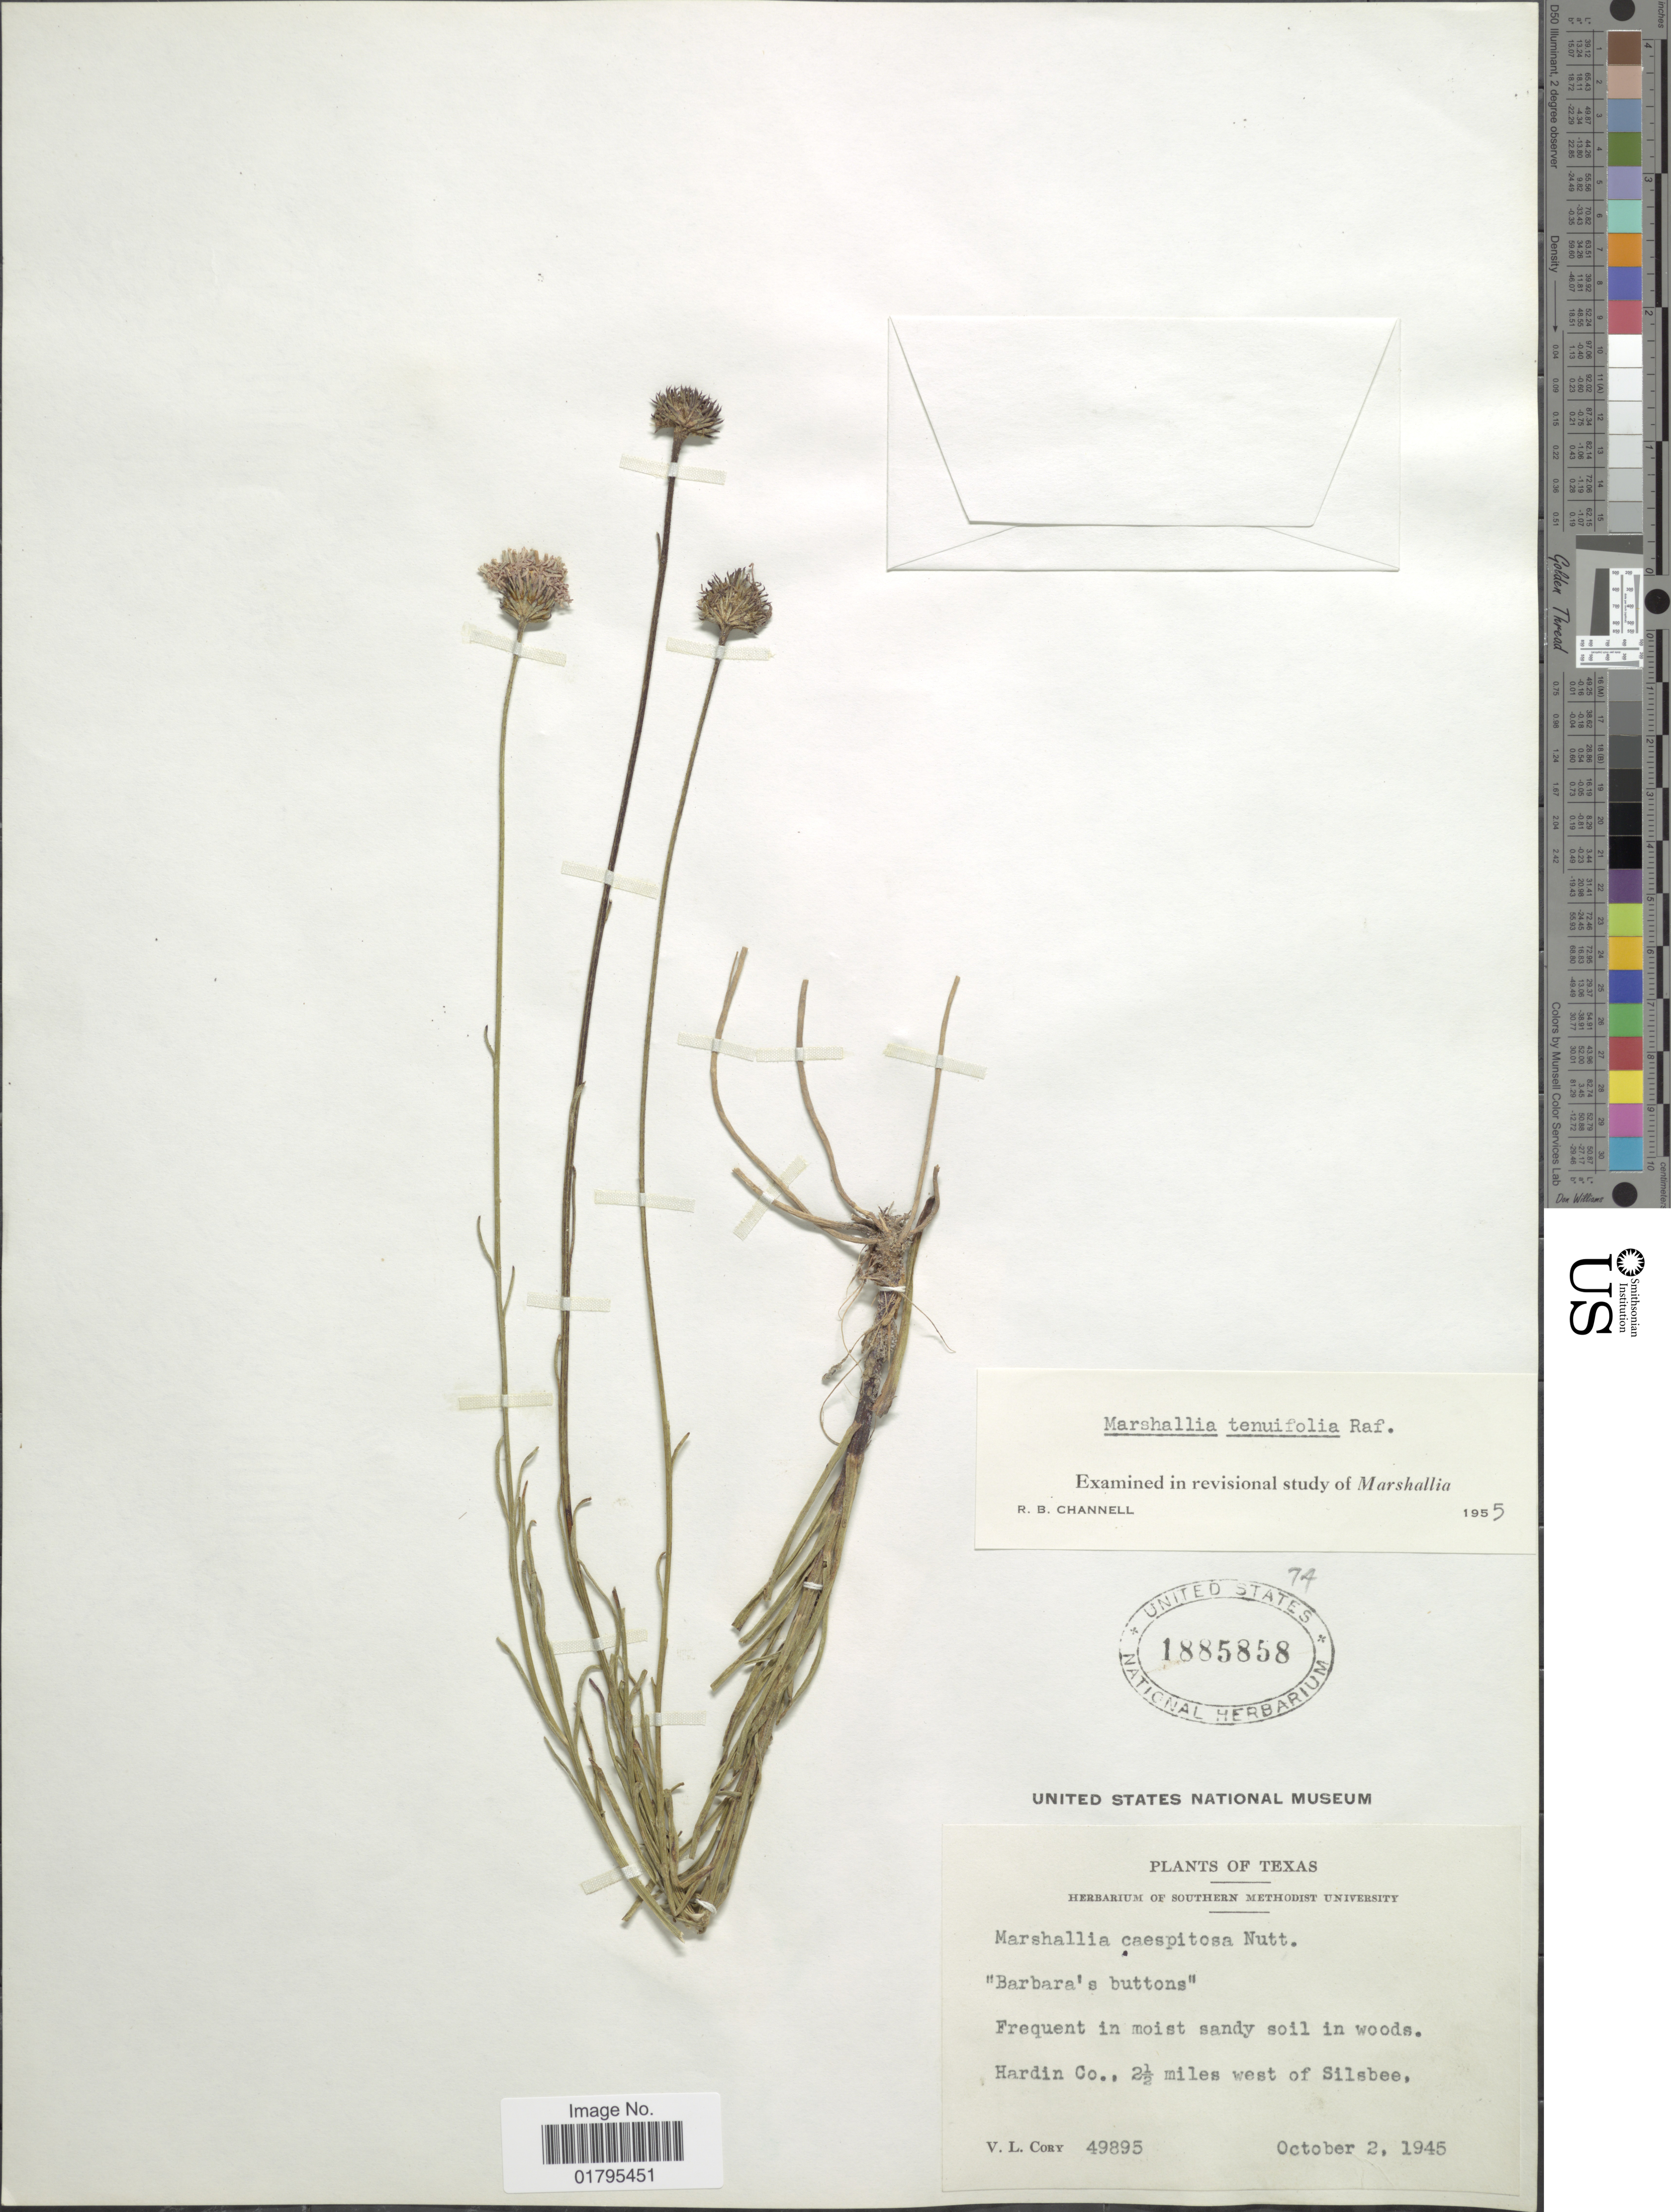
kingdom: Plantae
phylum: Tracheophyta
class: Magnoliopsida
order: Asterales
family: Asteraceae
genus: Marshallia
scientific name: Marshallia tenuifolia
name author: Raf.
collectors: V. Cory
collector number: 49895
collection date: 1945-10-02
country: United States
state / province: Texas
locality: Hardin Co., 2½ miles west of Silsbee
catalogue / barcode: US 1885858